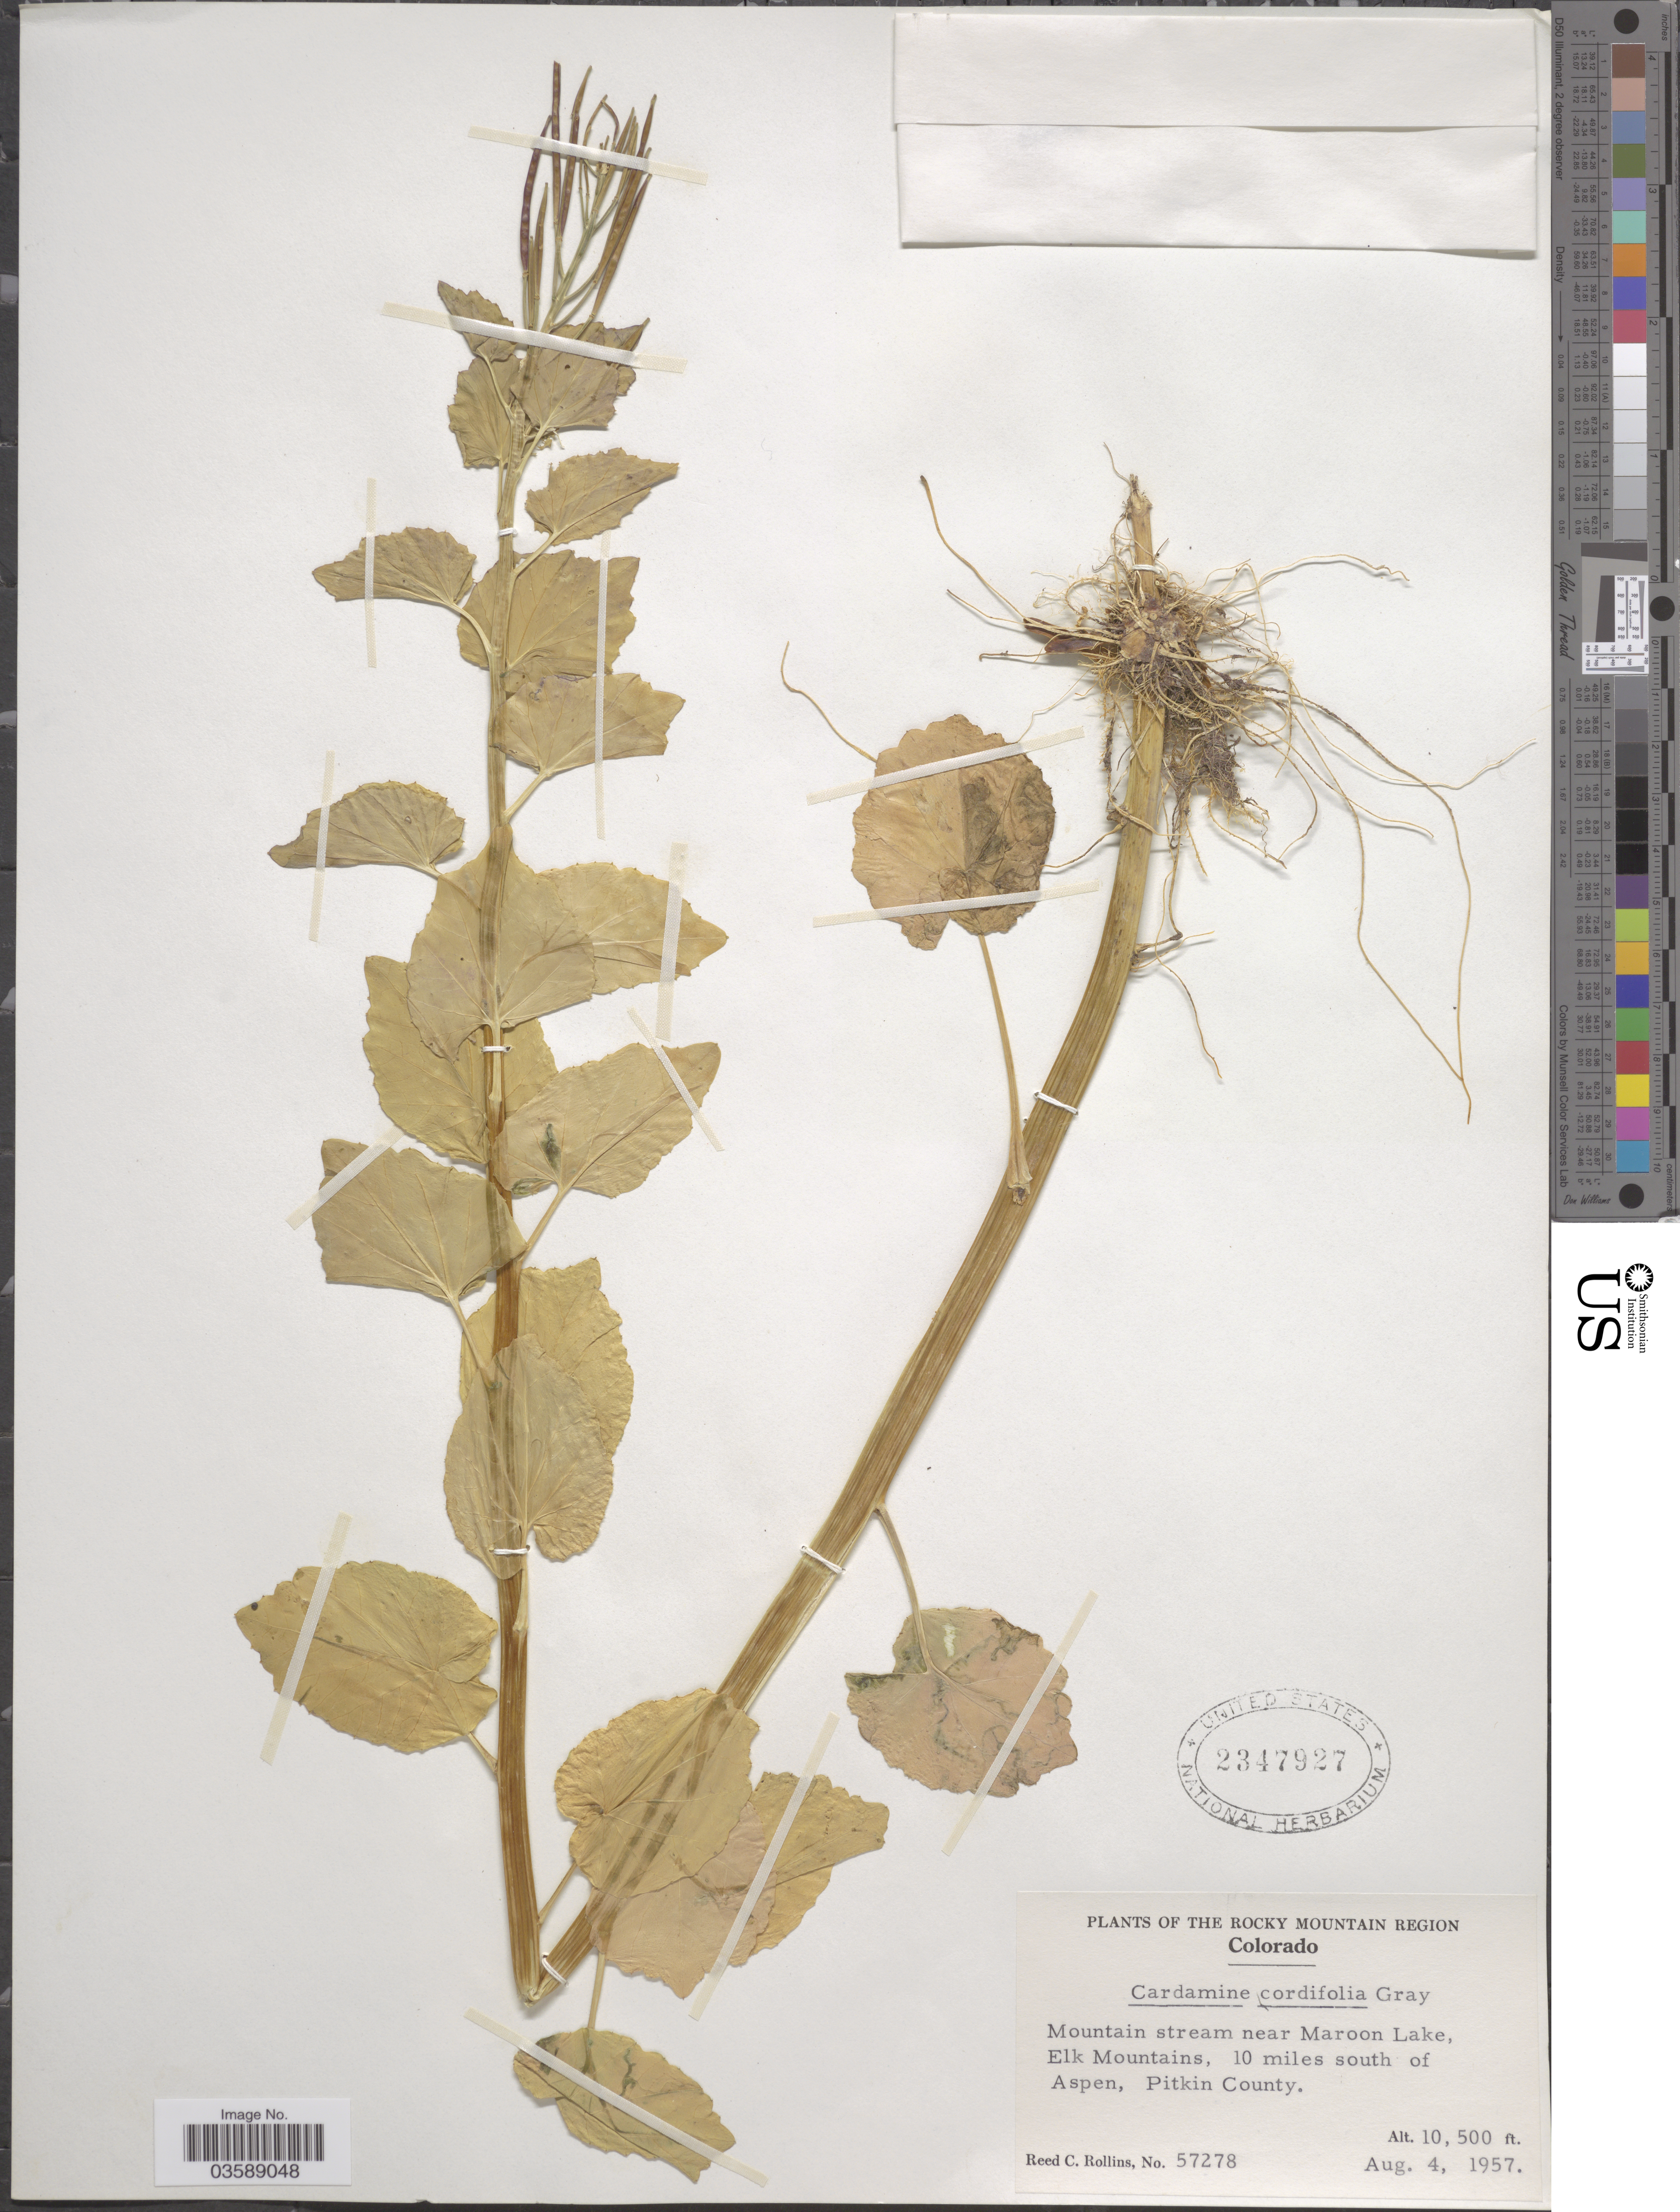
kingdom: Plantae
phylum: Tracheophyta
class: Magnoliopsida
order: Brassicales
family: Brassicaceae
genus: Cardamine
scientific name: Cardamine cordifolia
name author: A. Gray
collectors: R. C. Rollins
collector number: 57278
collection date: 1957-08-04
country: United States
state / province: Colorado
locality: The Rocky Mountain Region. Mountain stream near Maroon Lake, Elk Mountains, 10 miles south of Aspen, Pitkin County.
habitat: mountain stream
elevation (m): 3200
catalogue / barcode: US 2347927